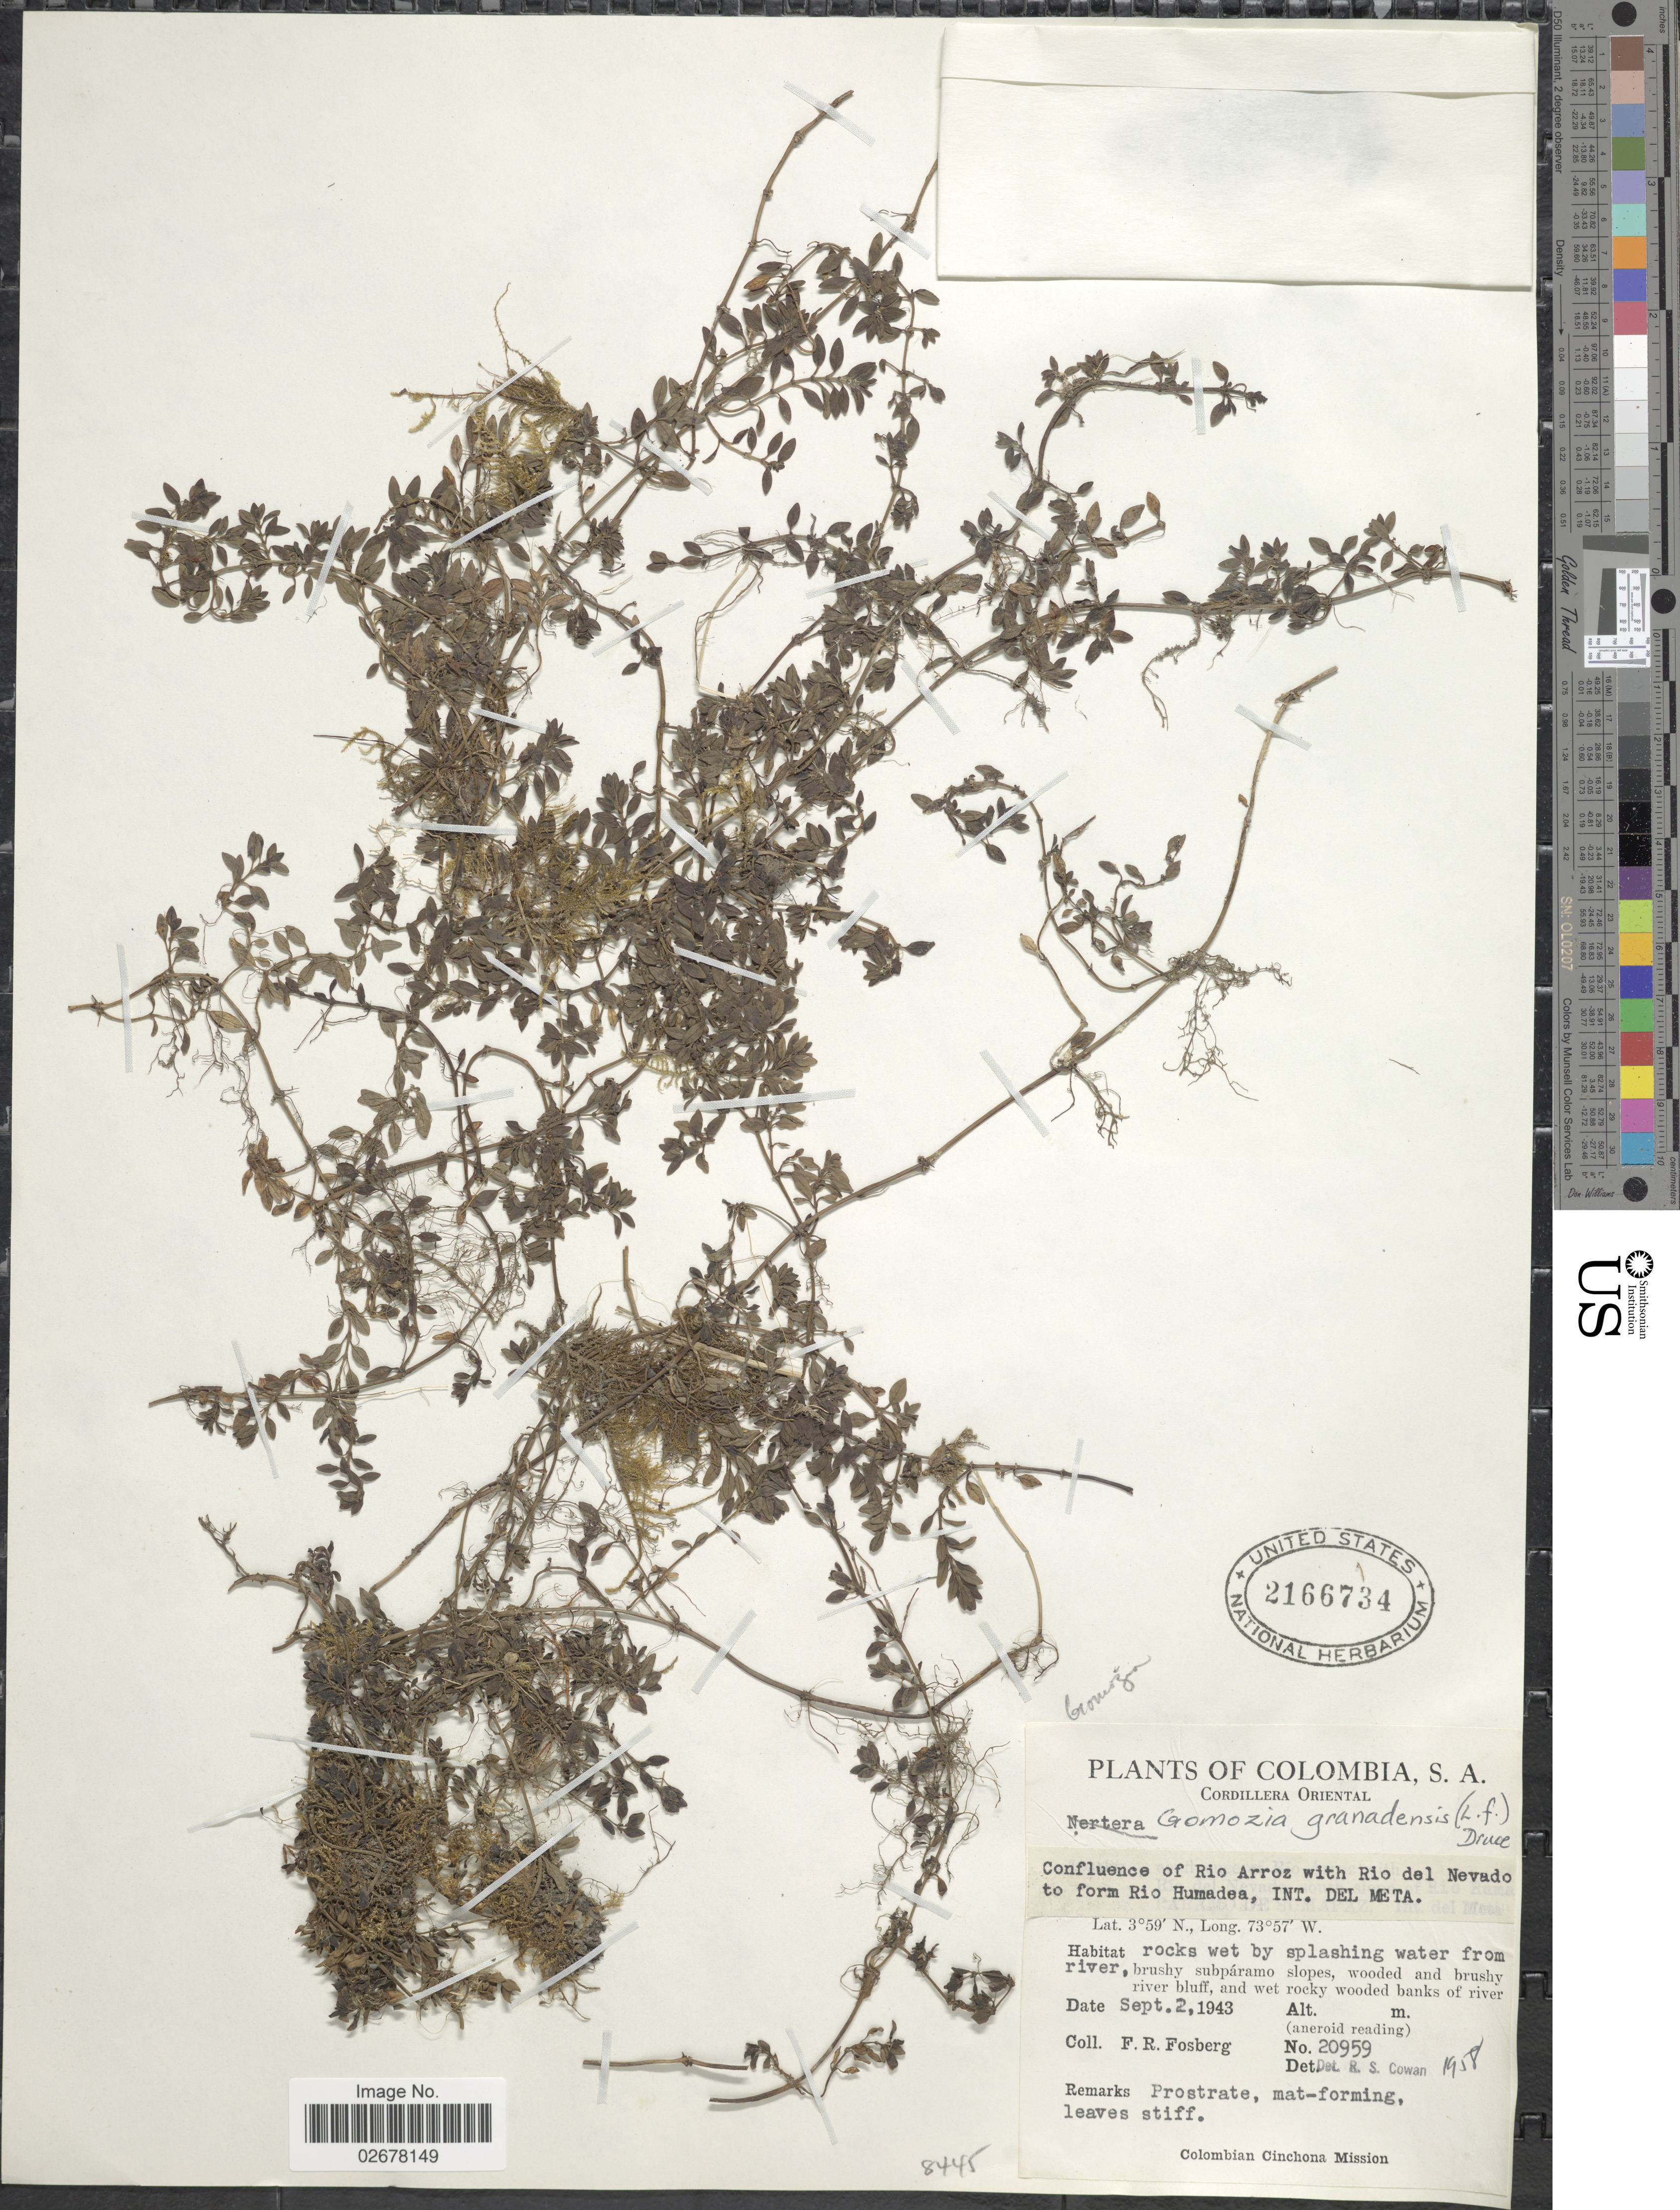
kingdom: Plantae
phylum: Tracheophyta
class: Magnoliopsida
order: Gentianales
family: Rubiaceae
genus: Nertera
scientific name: Nertera depressa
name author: Banks & Sol. ex Gaertn.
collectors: F. R. Fosberg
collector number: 20959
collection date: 1943-09-02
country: Colombia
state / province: Meta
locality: Cordillera Oriental, Confluence of Rio Arroz with Rio del Nevado to from Rio Humadea, Int Del Meta, rocks wet by splashing water from river, brushy subpáramo slopes, wooded and brushy river bluff, and wet rocky wooded banks of river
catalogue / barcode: US 2166734